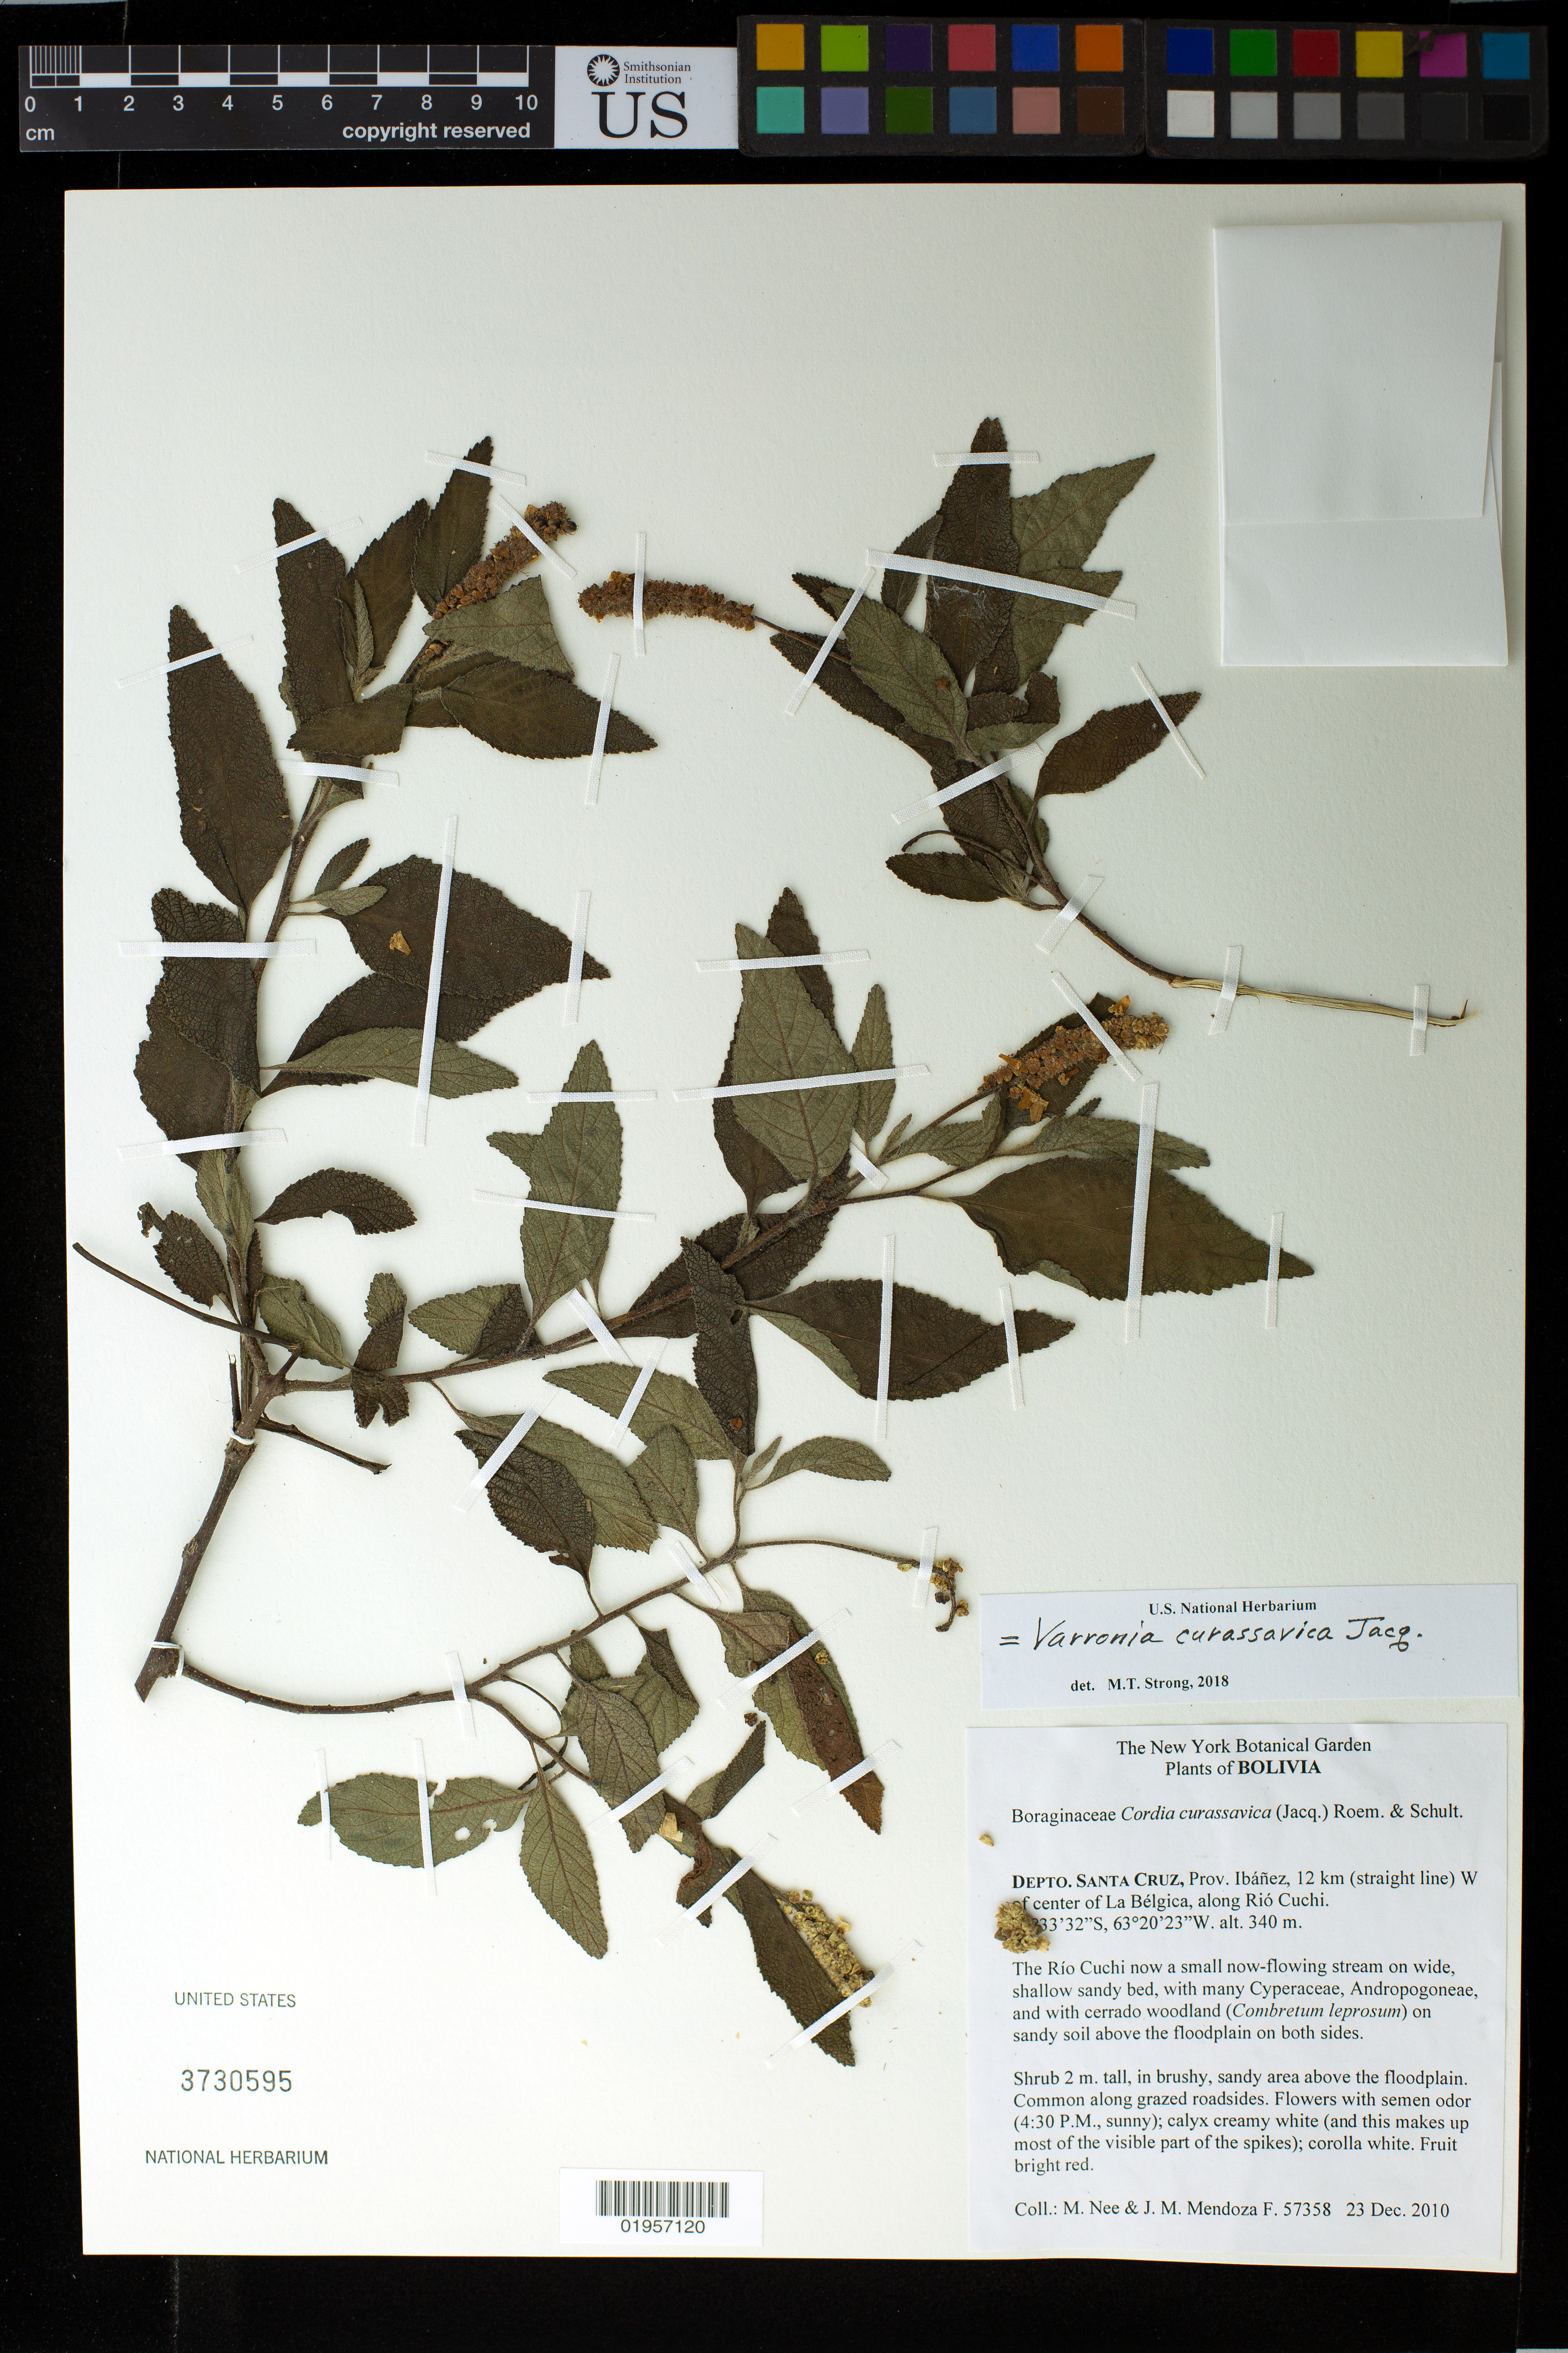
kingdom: Plantae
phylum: Tracheophyta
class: Magnoliopsida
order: Boraginales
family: Cordiaceae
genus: Varronia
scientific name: Varronia curassavica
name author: Jacq.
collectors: M. Nee & J. M. Mendoza F.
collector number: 57358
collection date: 2010-12-23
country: Bolivia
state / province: Santa Cruz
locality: Depto. Santa Cruz, Prov. Ibanez, 12 km (straight line) W of center of La Belgica, along Rio Cuchi.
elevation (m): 340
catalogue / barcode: US 3730595